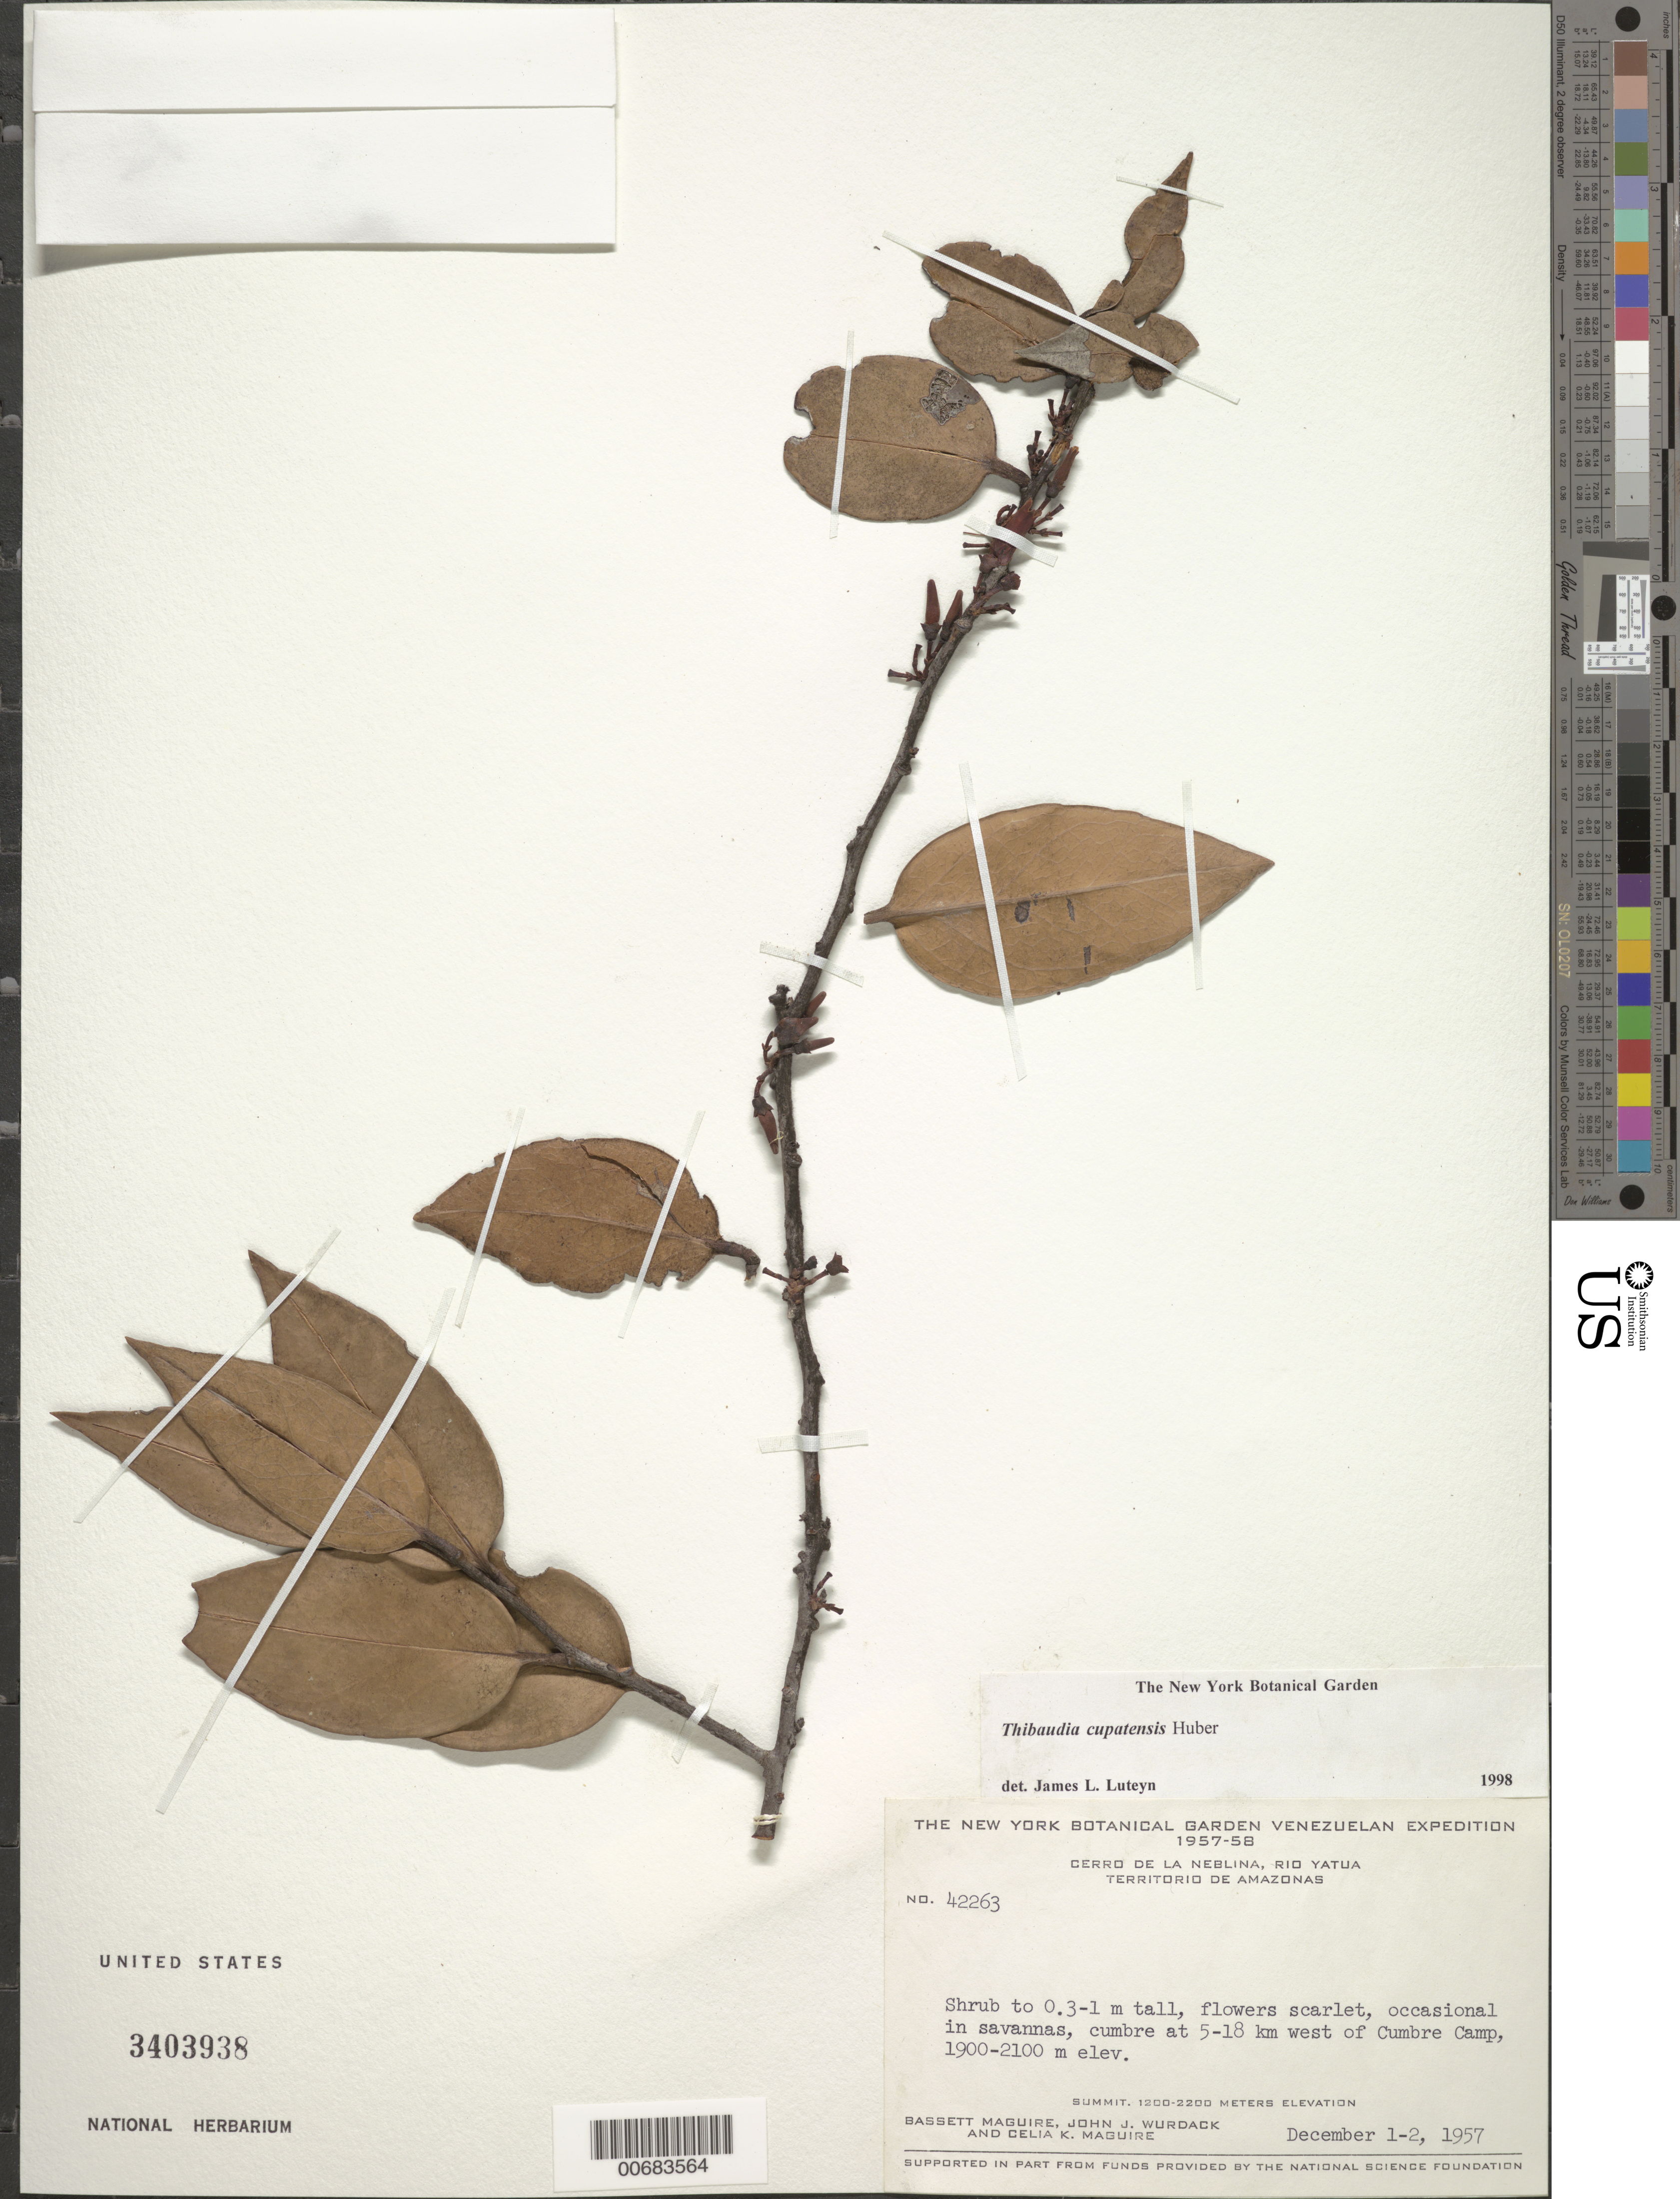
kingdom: Plantae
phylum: Tracheophyta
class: Magnoliopsida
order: Ericales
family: Ericaceae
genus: Thibaudia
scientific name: Thibaudia cupatensis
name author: Huber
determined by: Luteyn, J. L.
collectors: B. Maguire, J. J. Wurdack & C. K. Maguire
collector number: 42263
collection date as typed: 1-Dec-57 to 2-Dec-57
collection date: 1957-12-01/1957-12-02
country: Venezuela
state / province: Amazonas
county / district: Río Negro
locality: Cerro de la Neblina, Río Yatua, 5-18 km W of Cumbre Camp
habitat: Savanna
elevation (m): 1900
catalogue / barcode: US 3403938